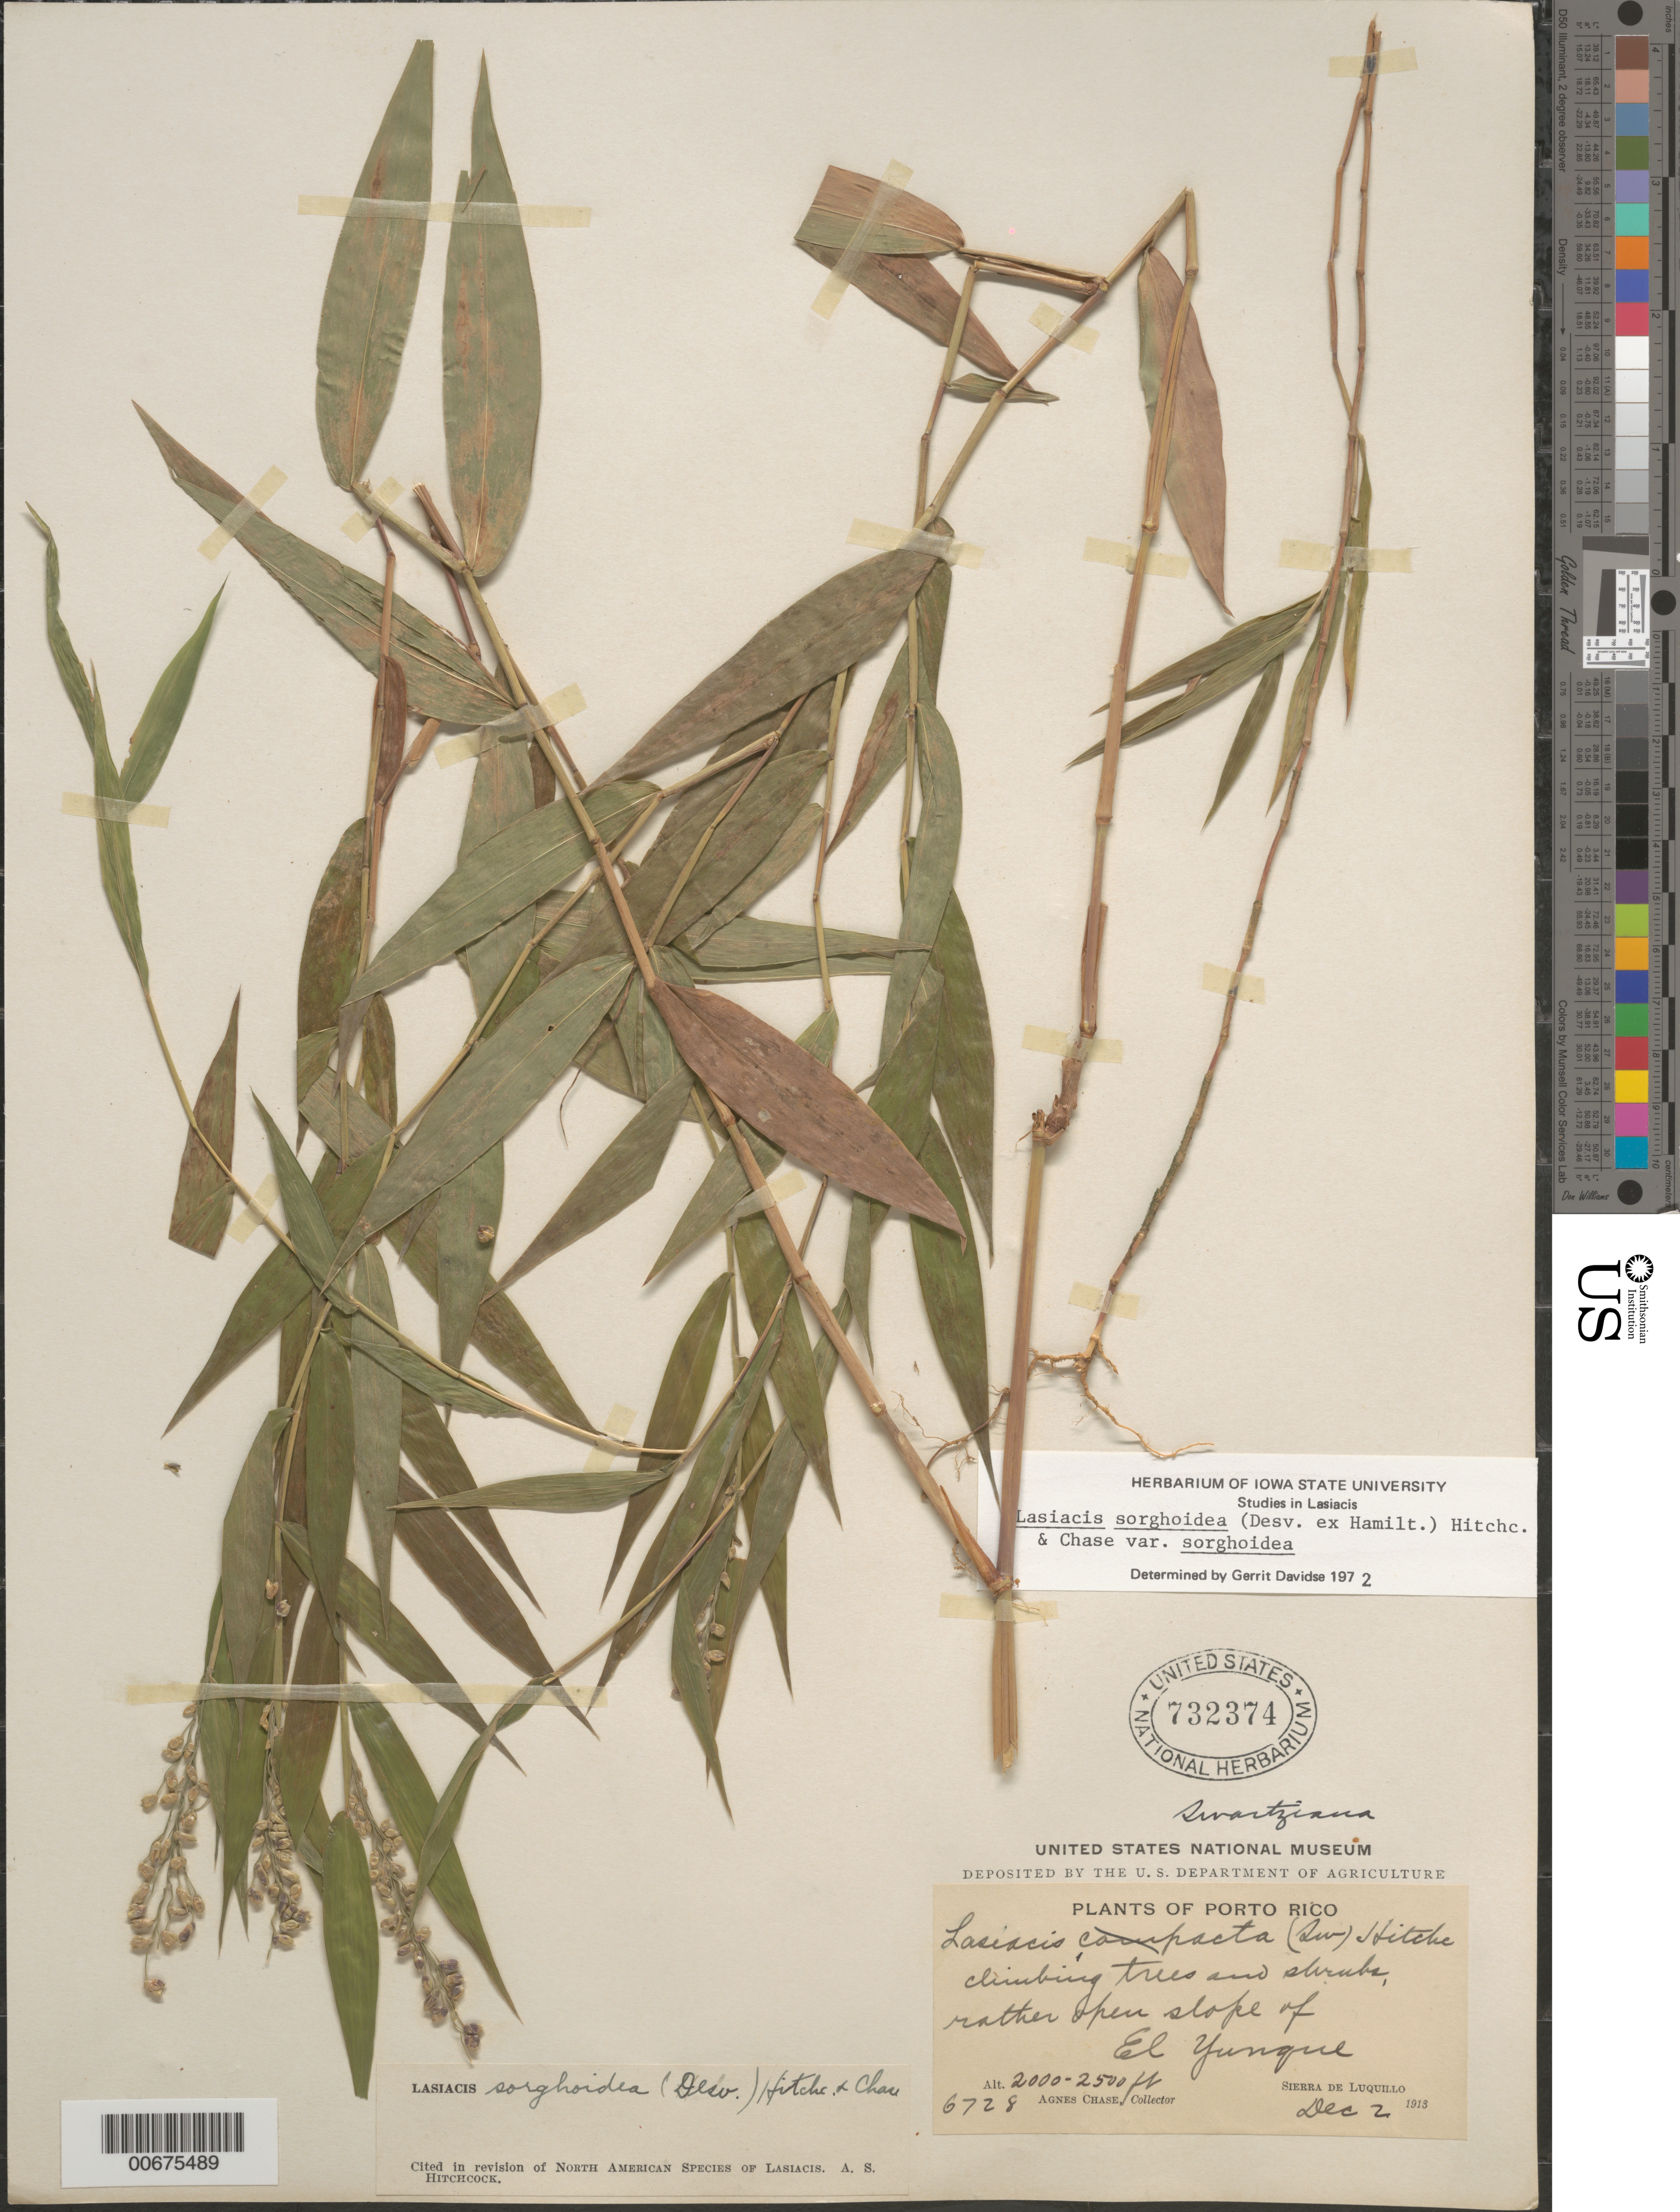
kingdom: Plantae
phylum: Tracheophyta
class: Liliopsida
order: Poales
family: Poaceae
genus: Lasiacis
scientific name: Lasiacis sorghoidea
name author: (Desv. ex Ham.) Hitchc. & Chase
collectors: A. Chase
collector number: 6728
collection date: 1913-12-02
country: Puerto Rico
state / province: Luquillo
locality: Rather open slope of El Yunque. Sierra de Luquillo.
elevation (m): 610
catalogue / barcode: US 732374